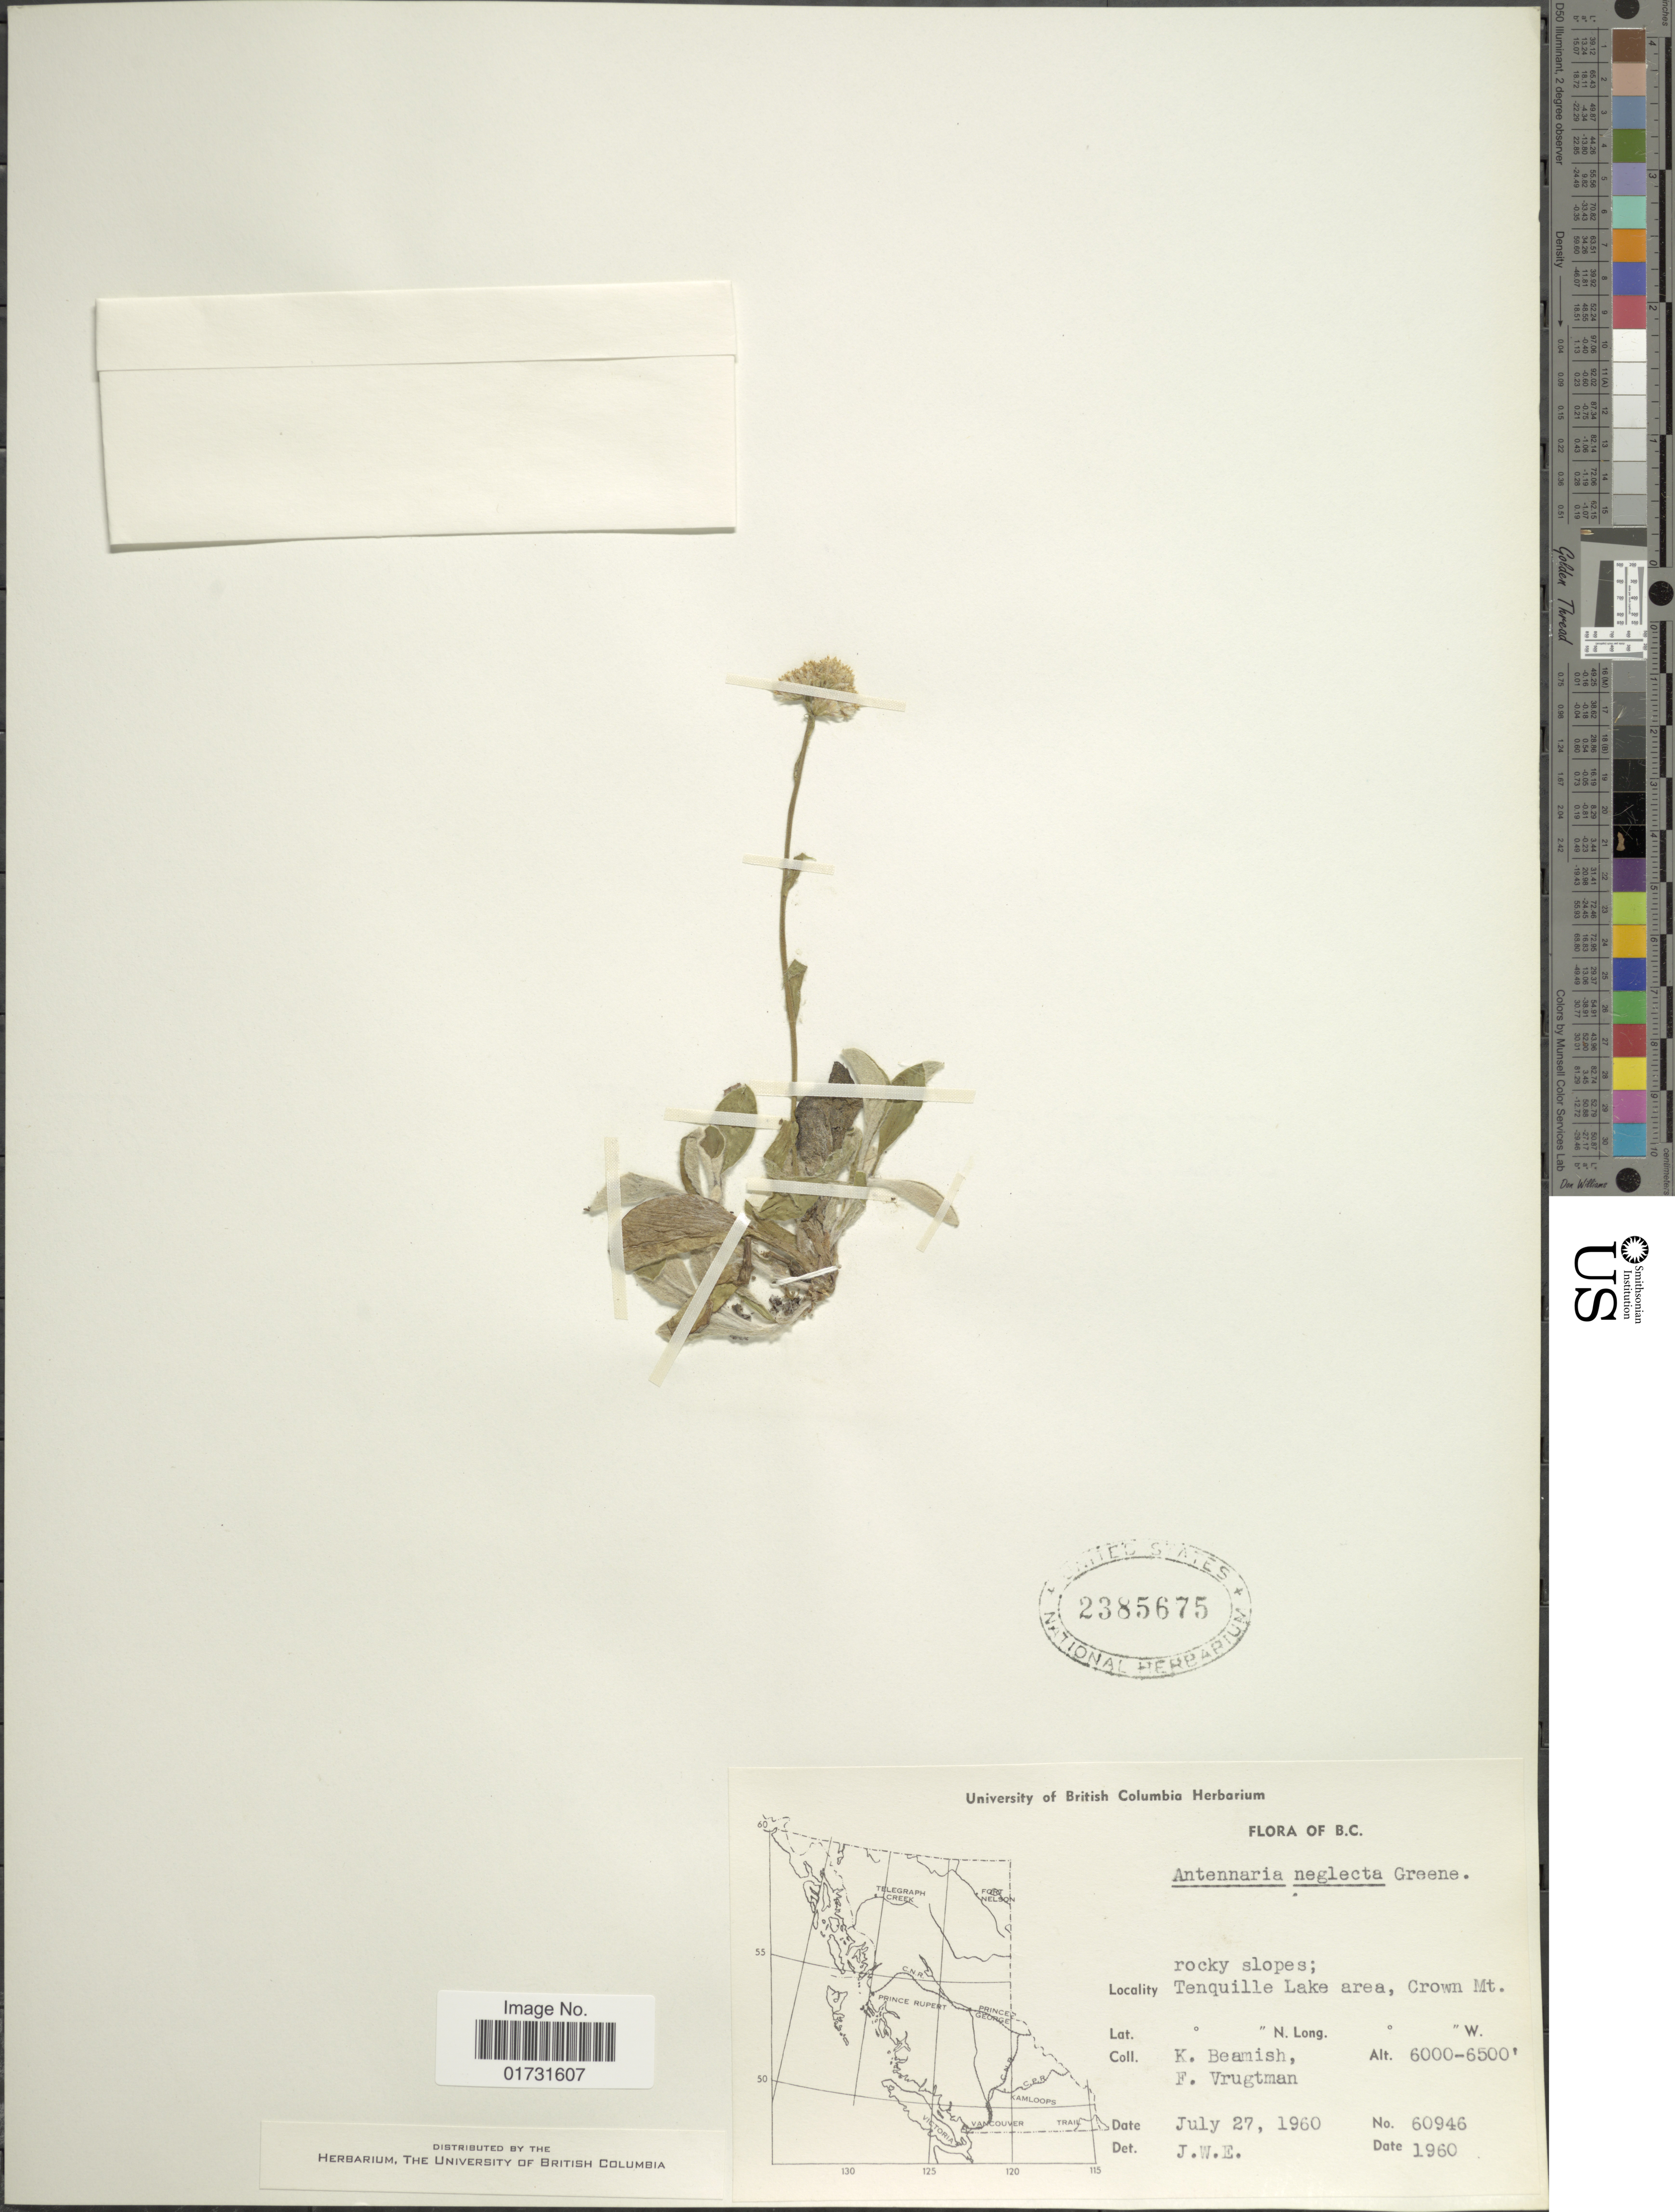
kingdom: Plantae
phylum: Tracheophyta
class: Magnoliopsida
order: Asterales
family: Asteraceae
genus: Antennaria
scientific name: Antennaria neglecta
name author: Greene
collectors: K. Beamish & F. Vrugtman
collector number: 60946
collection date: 1960-07-27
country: Canada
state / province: British Columbia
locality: Tenquille Lake area, Crown Mt.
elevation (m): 1829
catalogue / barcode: US 2385675